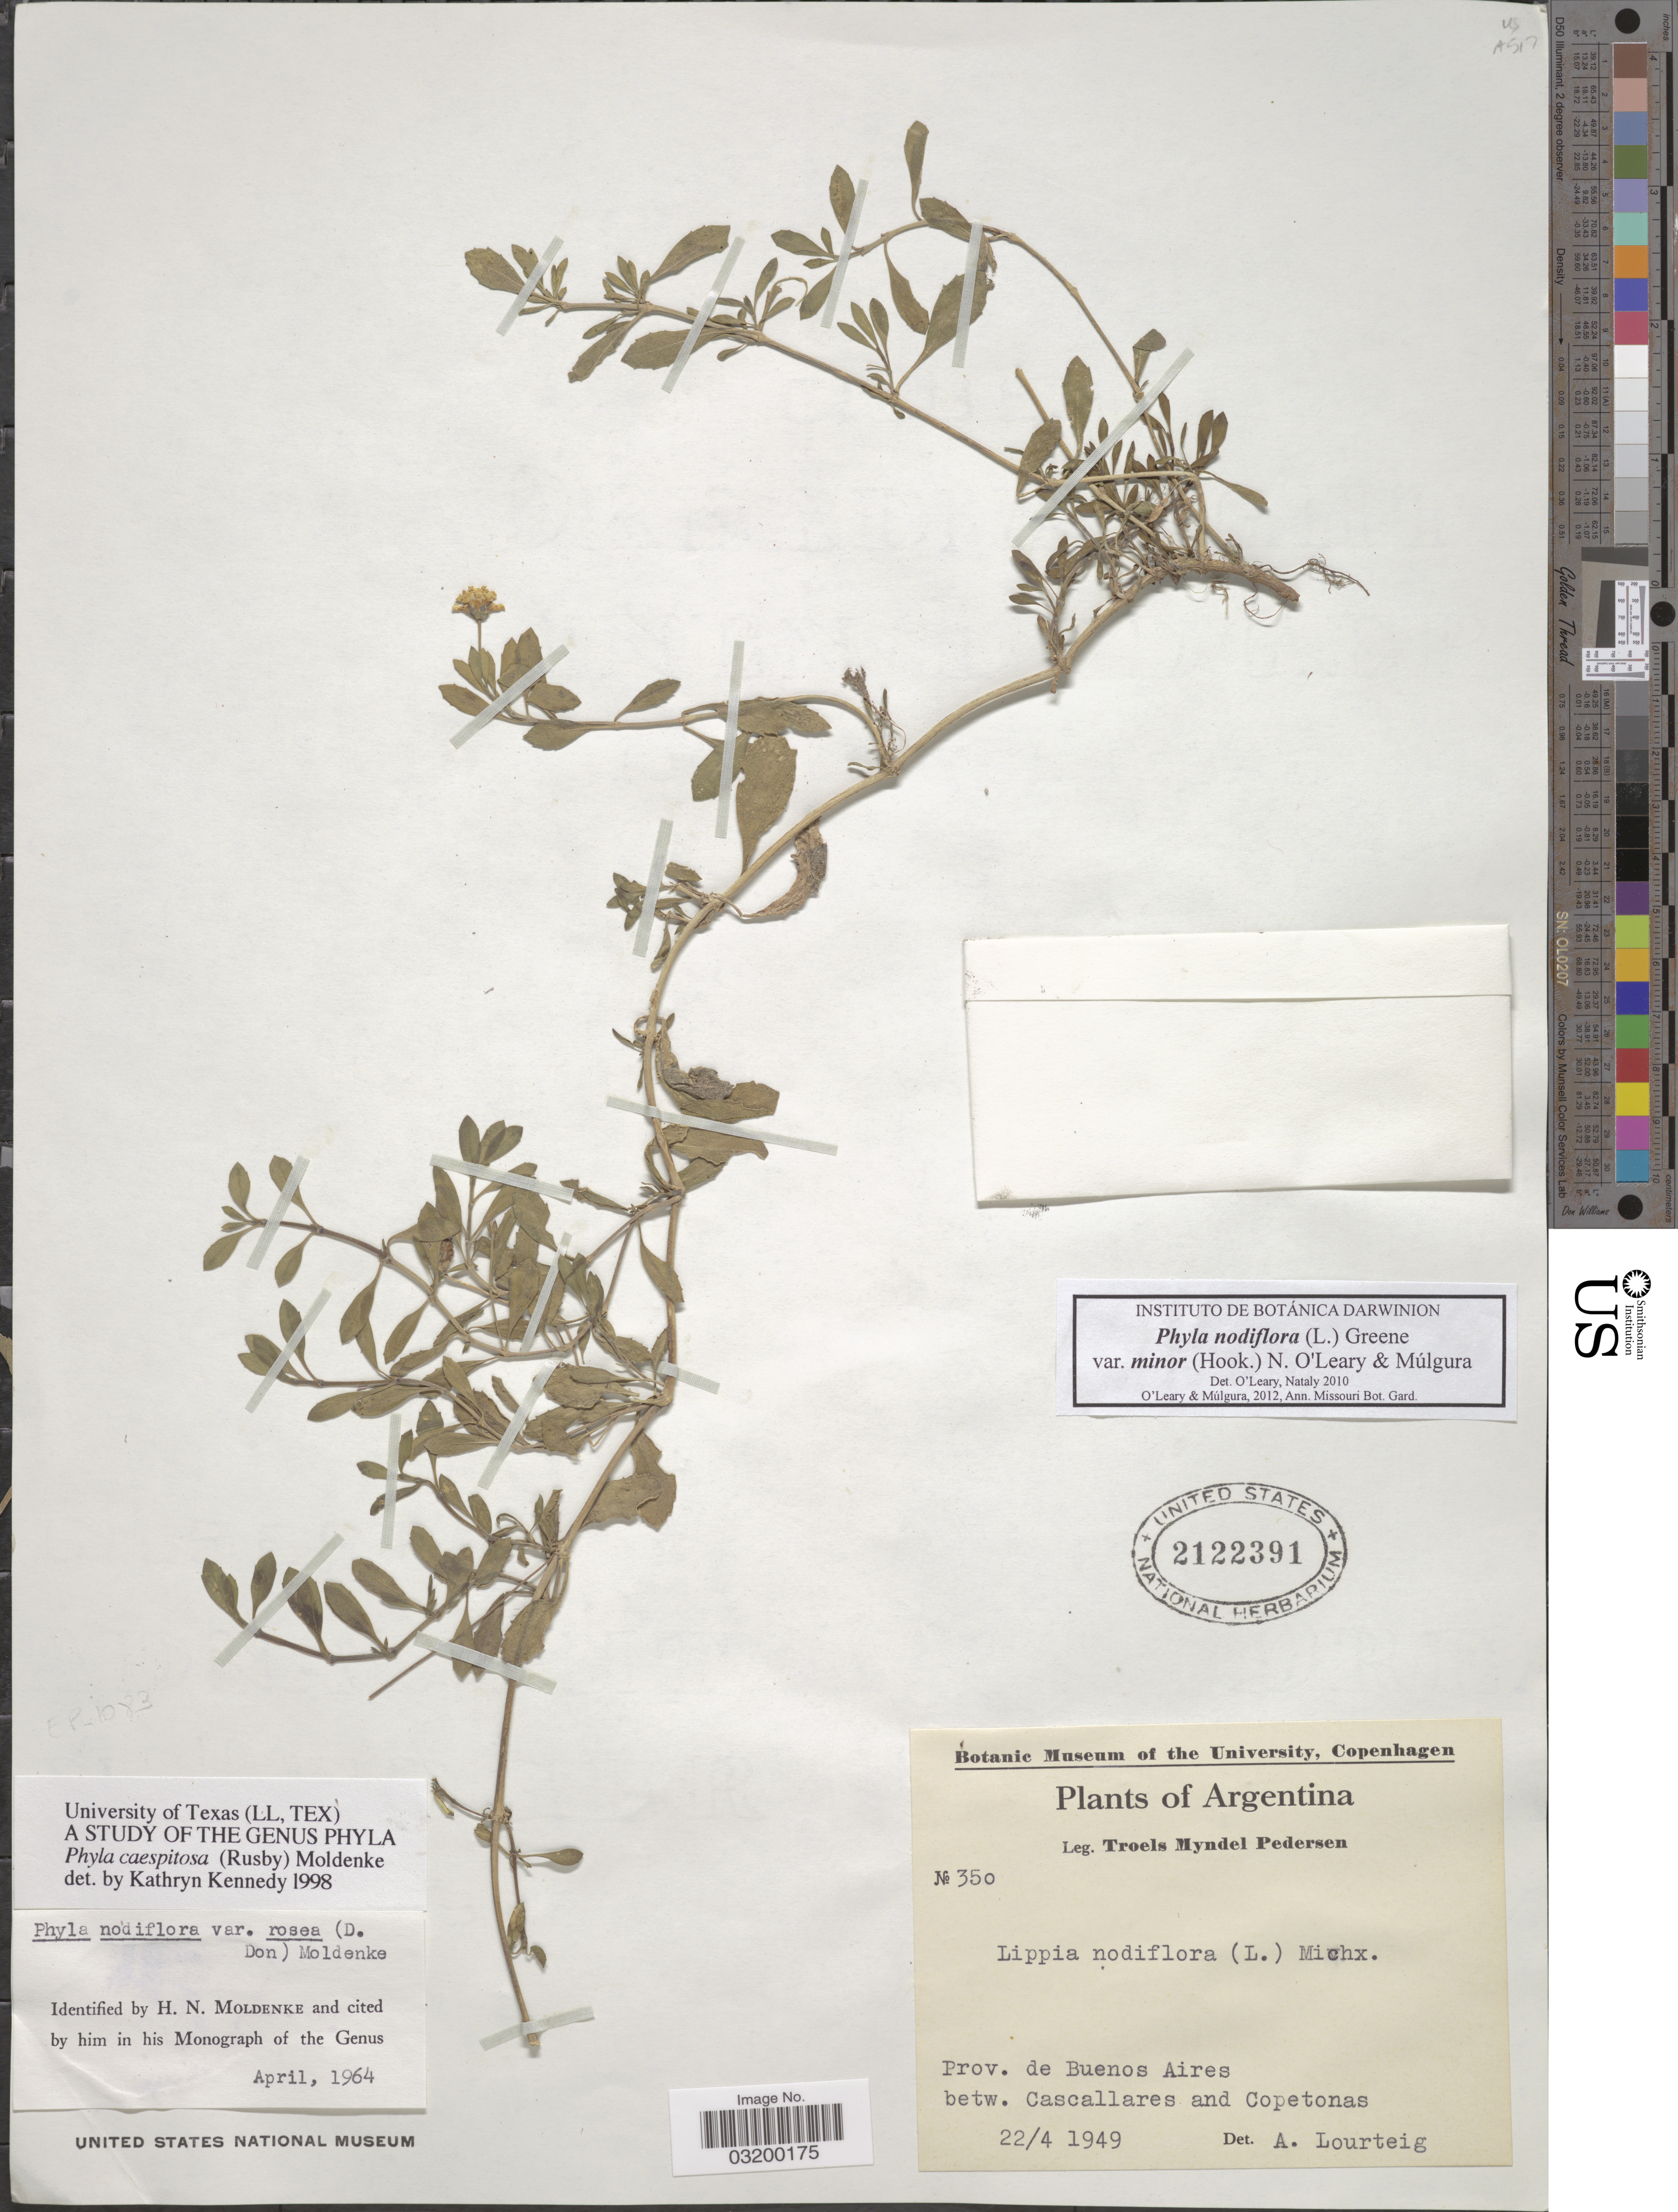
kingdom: Plantae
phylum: Tracheophyta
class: Magnoliopsida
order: Lamiales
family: Verbenaceae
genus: Phyla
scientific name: Phyla nodiflora var. minor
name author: (Hook.) N. O'Leary & Mulgura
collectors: T. Pederson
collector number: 350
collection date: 1949-04-22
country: Argentina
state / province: Buenos Aires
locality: Betw. Cascallares and Copetonas.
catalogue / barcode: US 2122391